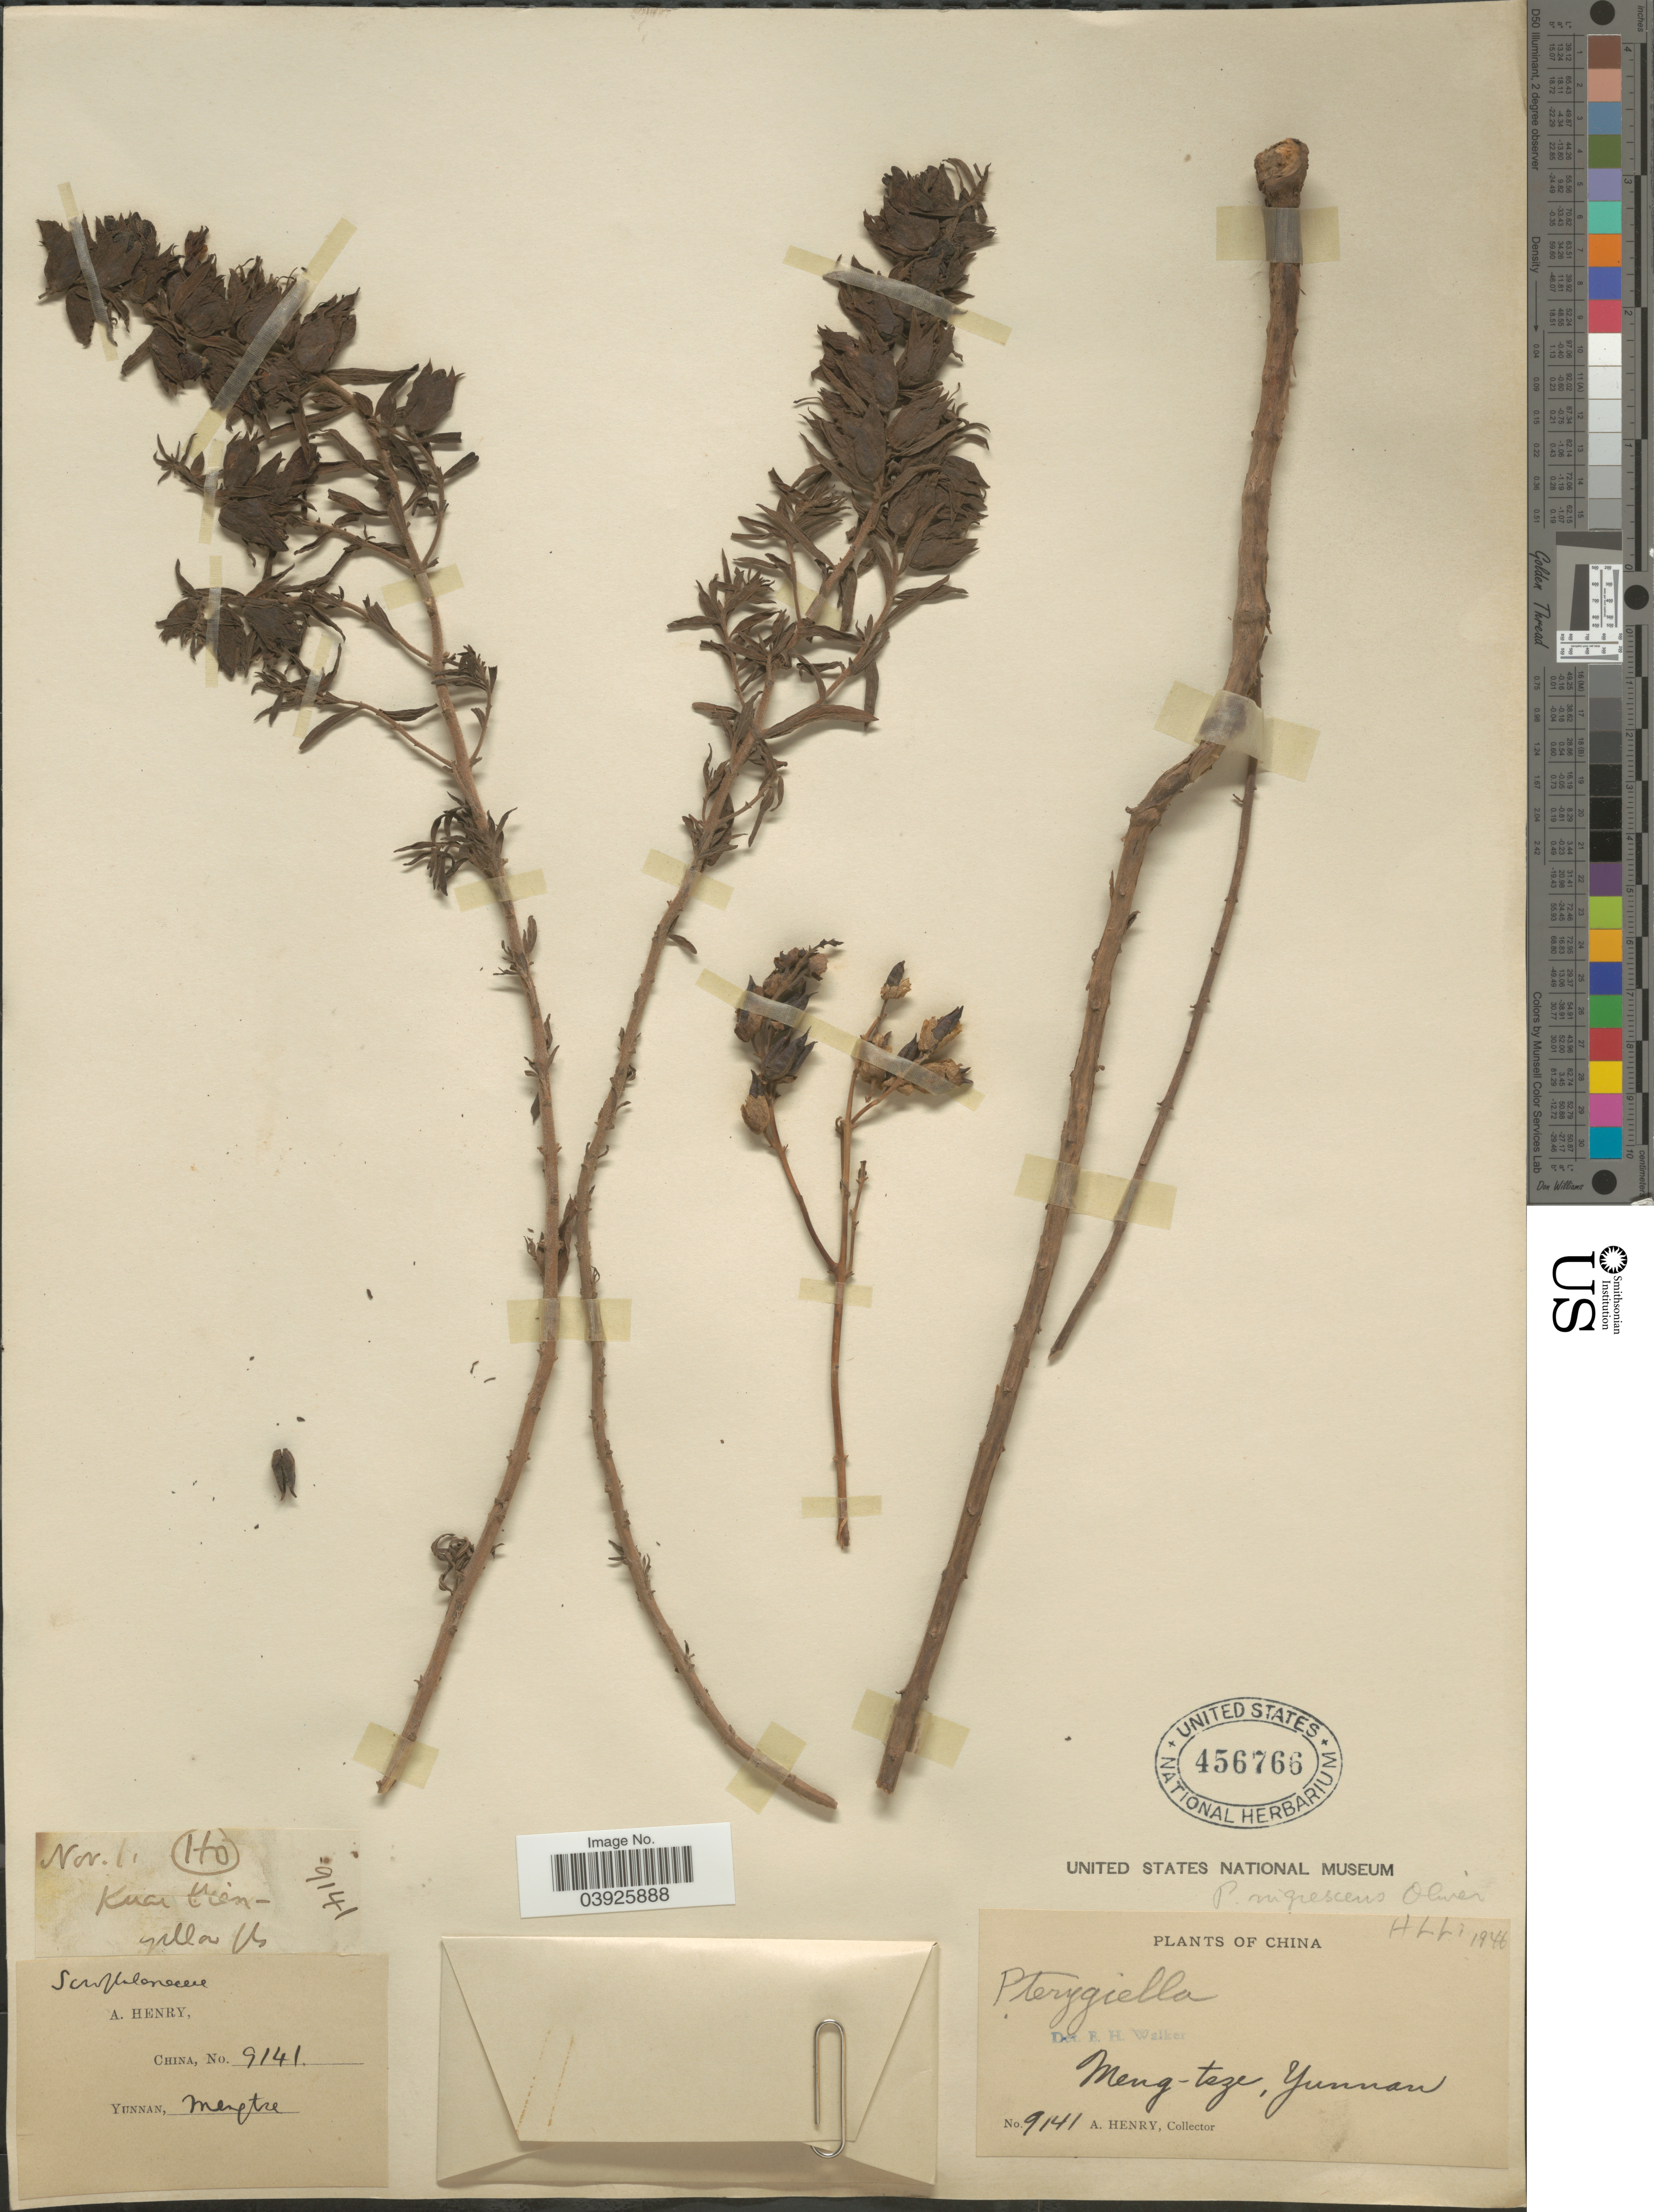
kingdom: Plantae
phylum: Tracheophyta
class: Magnoliopsida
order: Lamiales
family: Orobanchaceae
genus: Pterygiella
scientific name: Pterygiella nigrescens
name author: Oliv.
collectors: A. Henry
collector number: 9141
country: China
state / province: Yunnan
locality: Meng-tsze. Kuar t'ien. Ho.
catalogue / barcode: US 456766